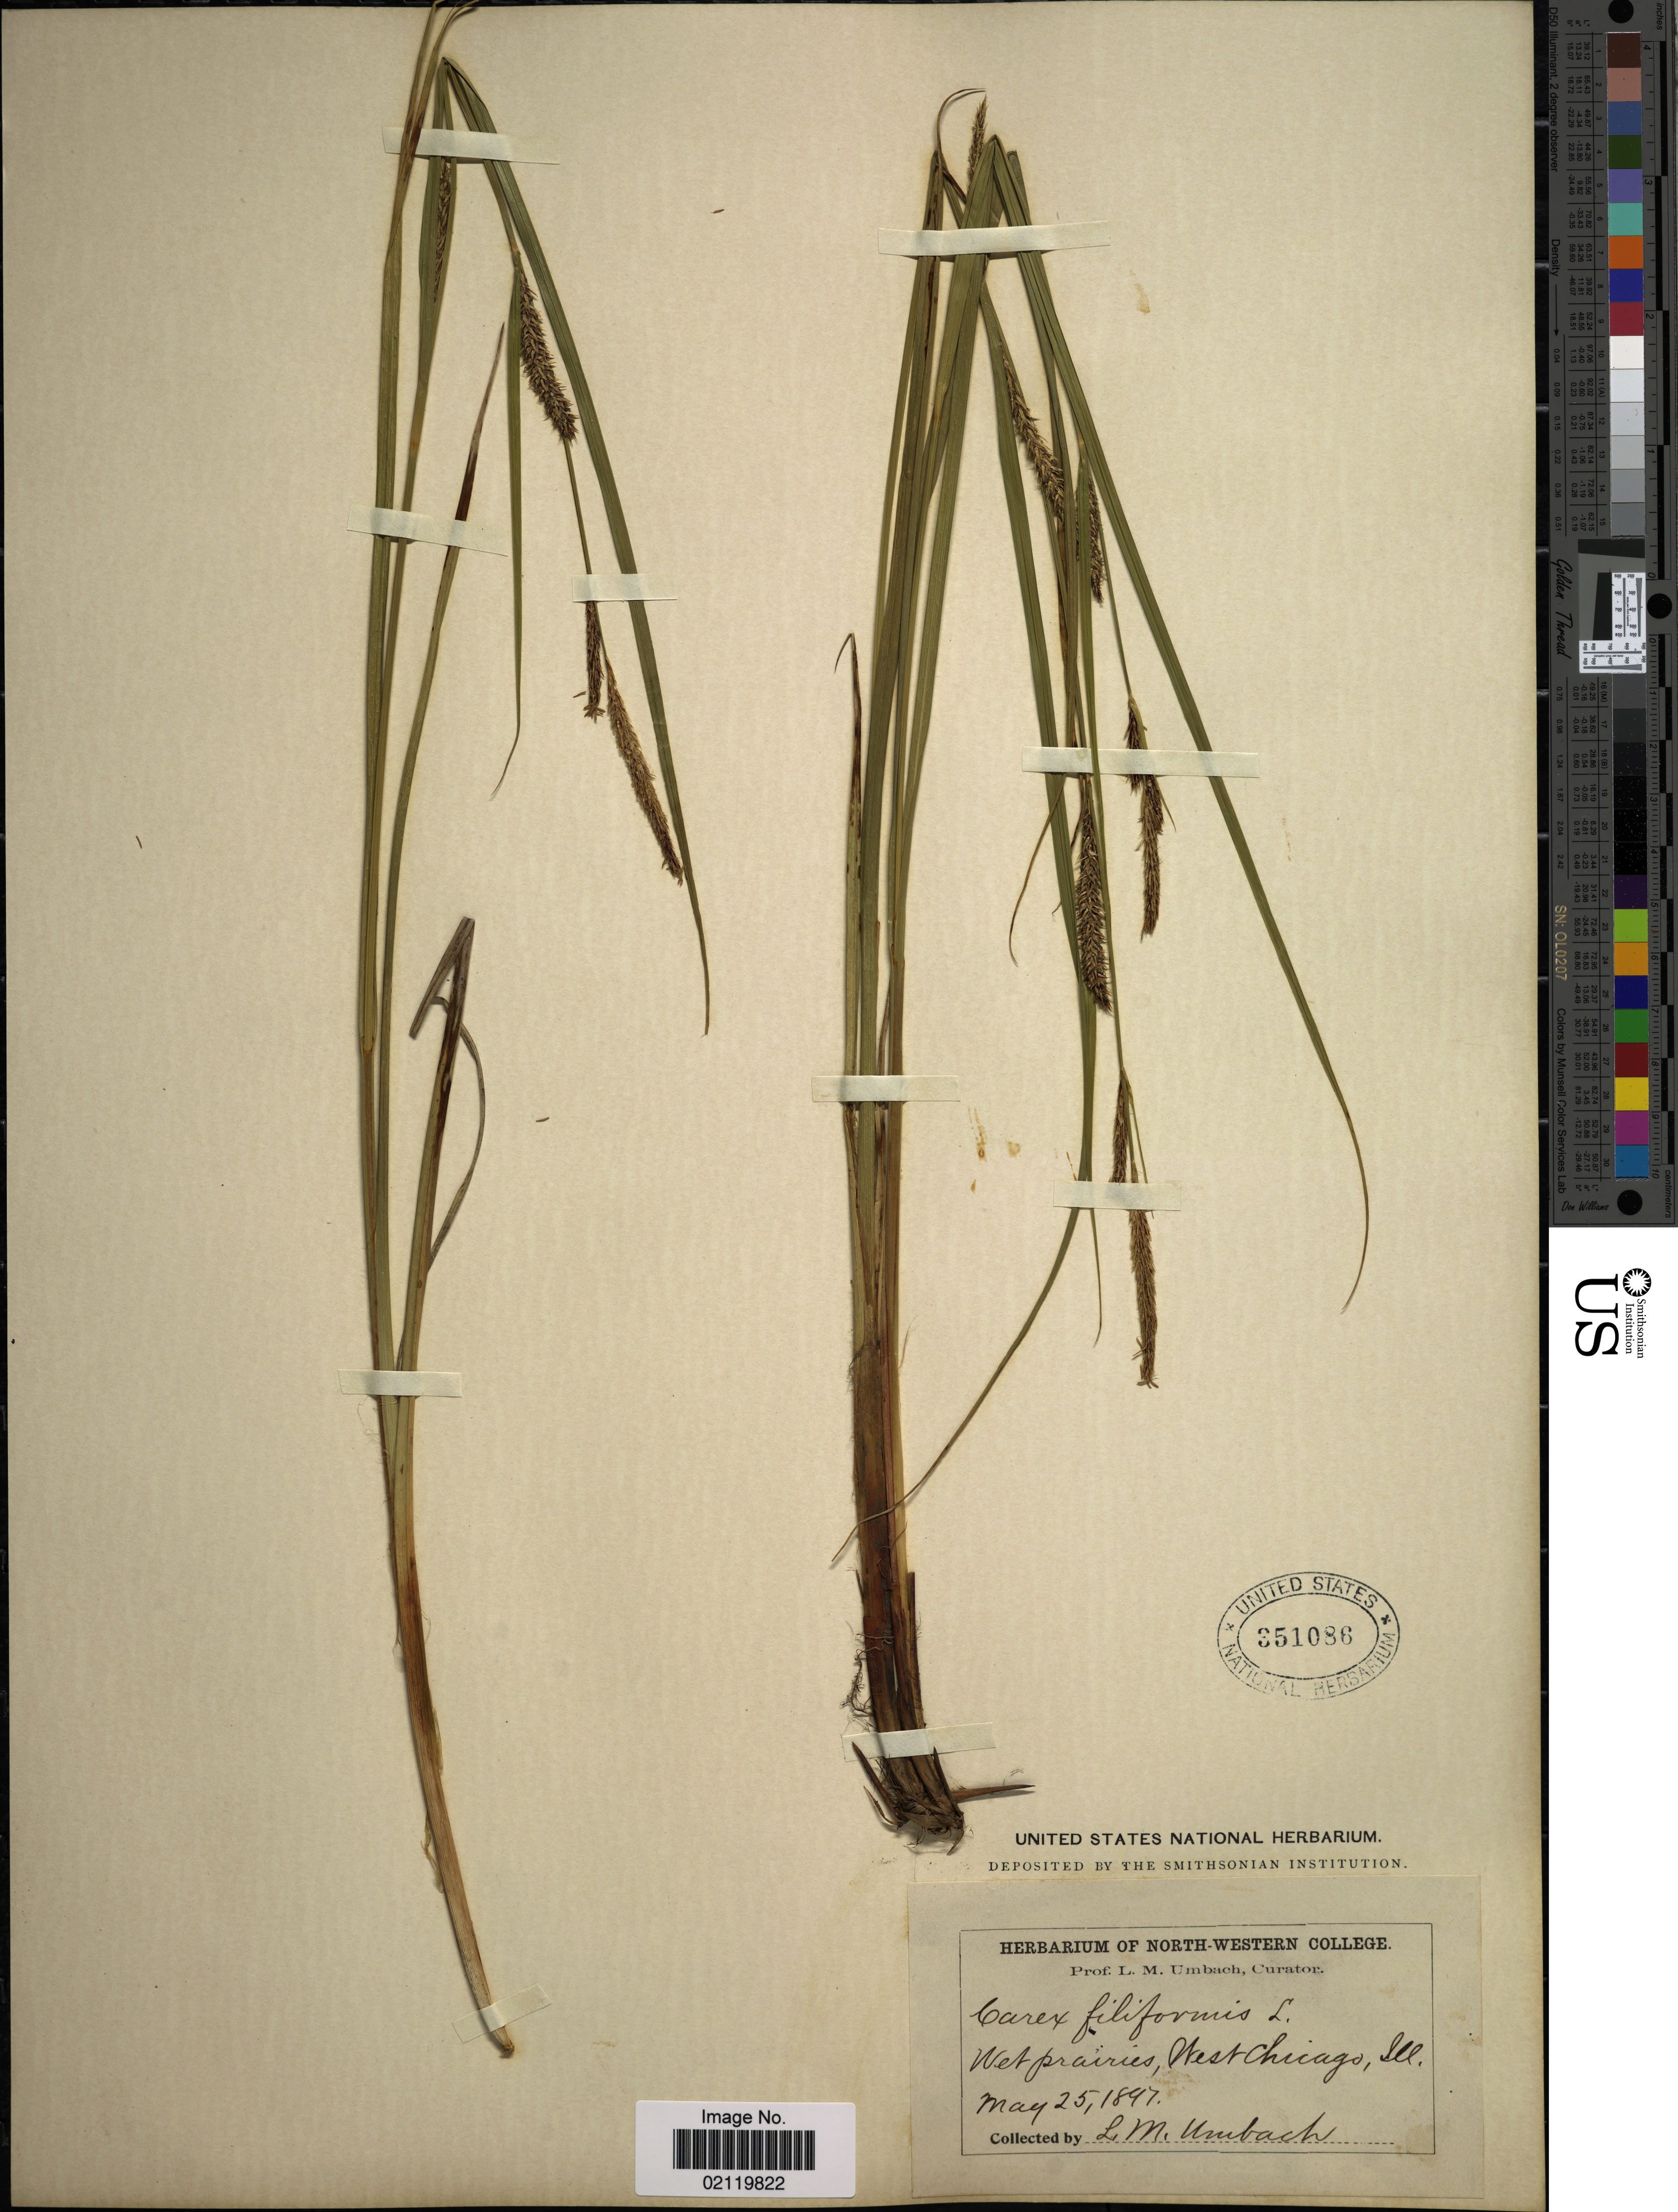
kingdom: Plantae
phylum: Tracheophyta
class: Liliopsida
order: Poales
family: Cyperaceae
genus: Carex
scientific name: Carex lasiocarpa var. americana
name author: Fernald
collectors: L. M. Umbach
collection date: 1897-05-25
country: United States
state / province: Illinois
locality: Wet prairies, West Chicago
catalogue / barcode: US 351086